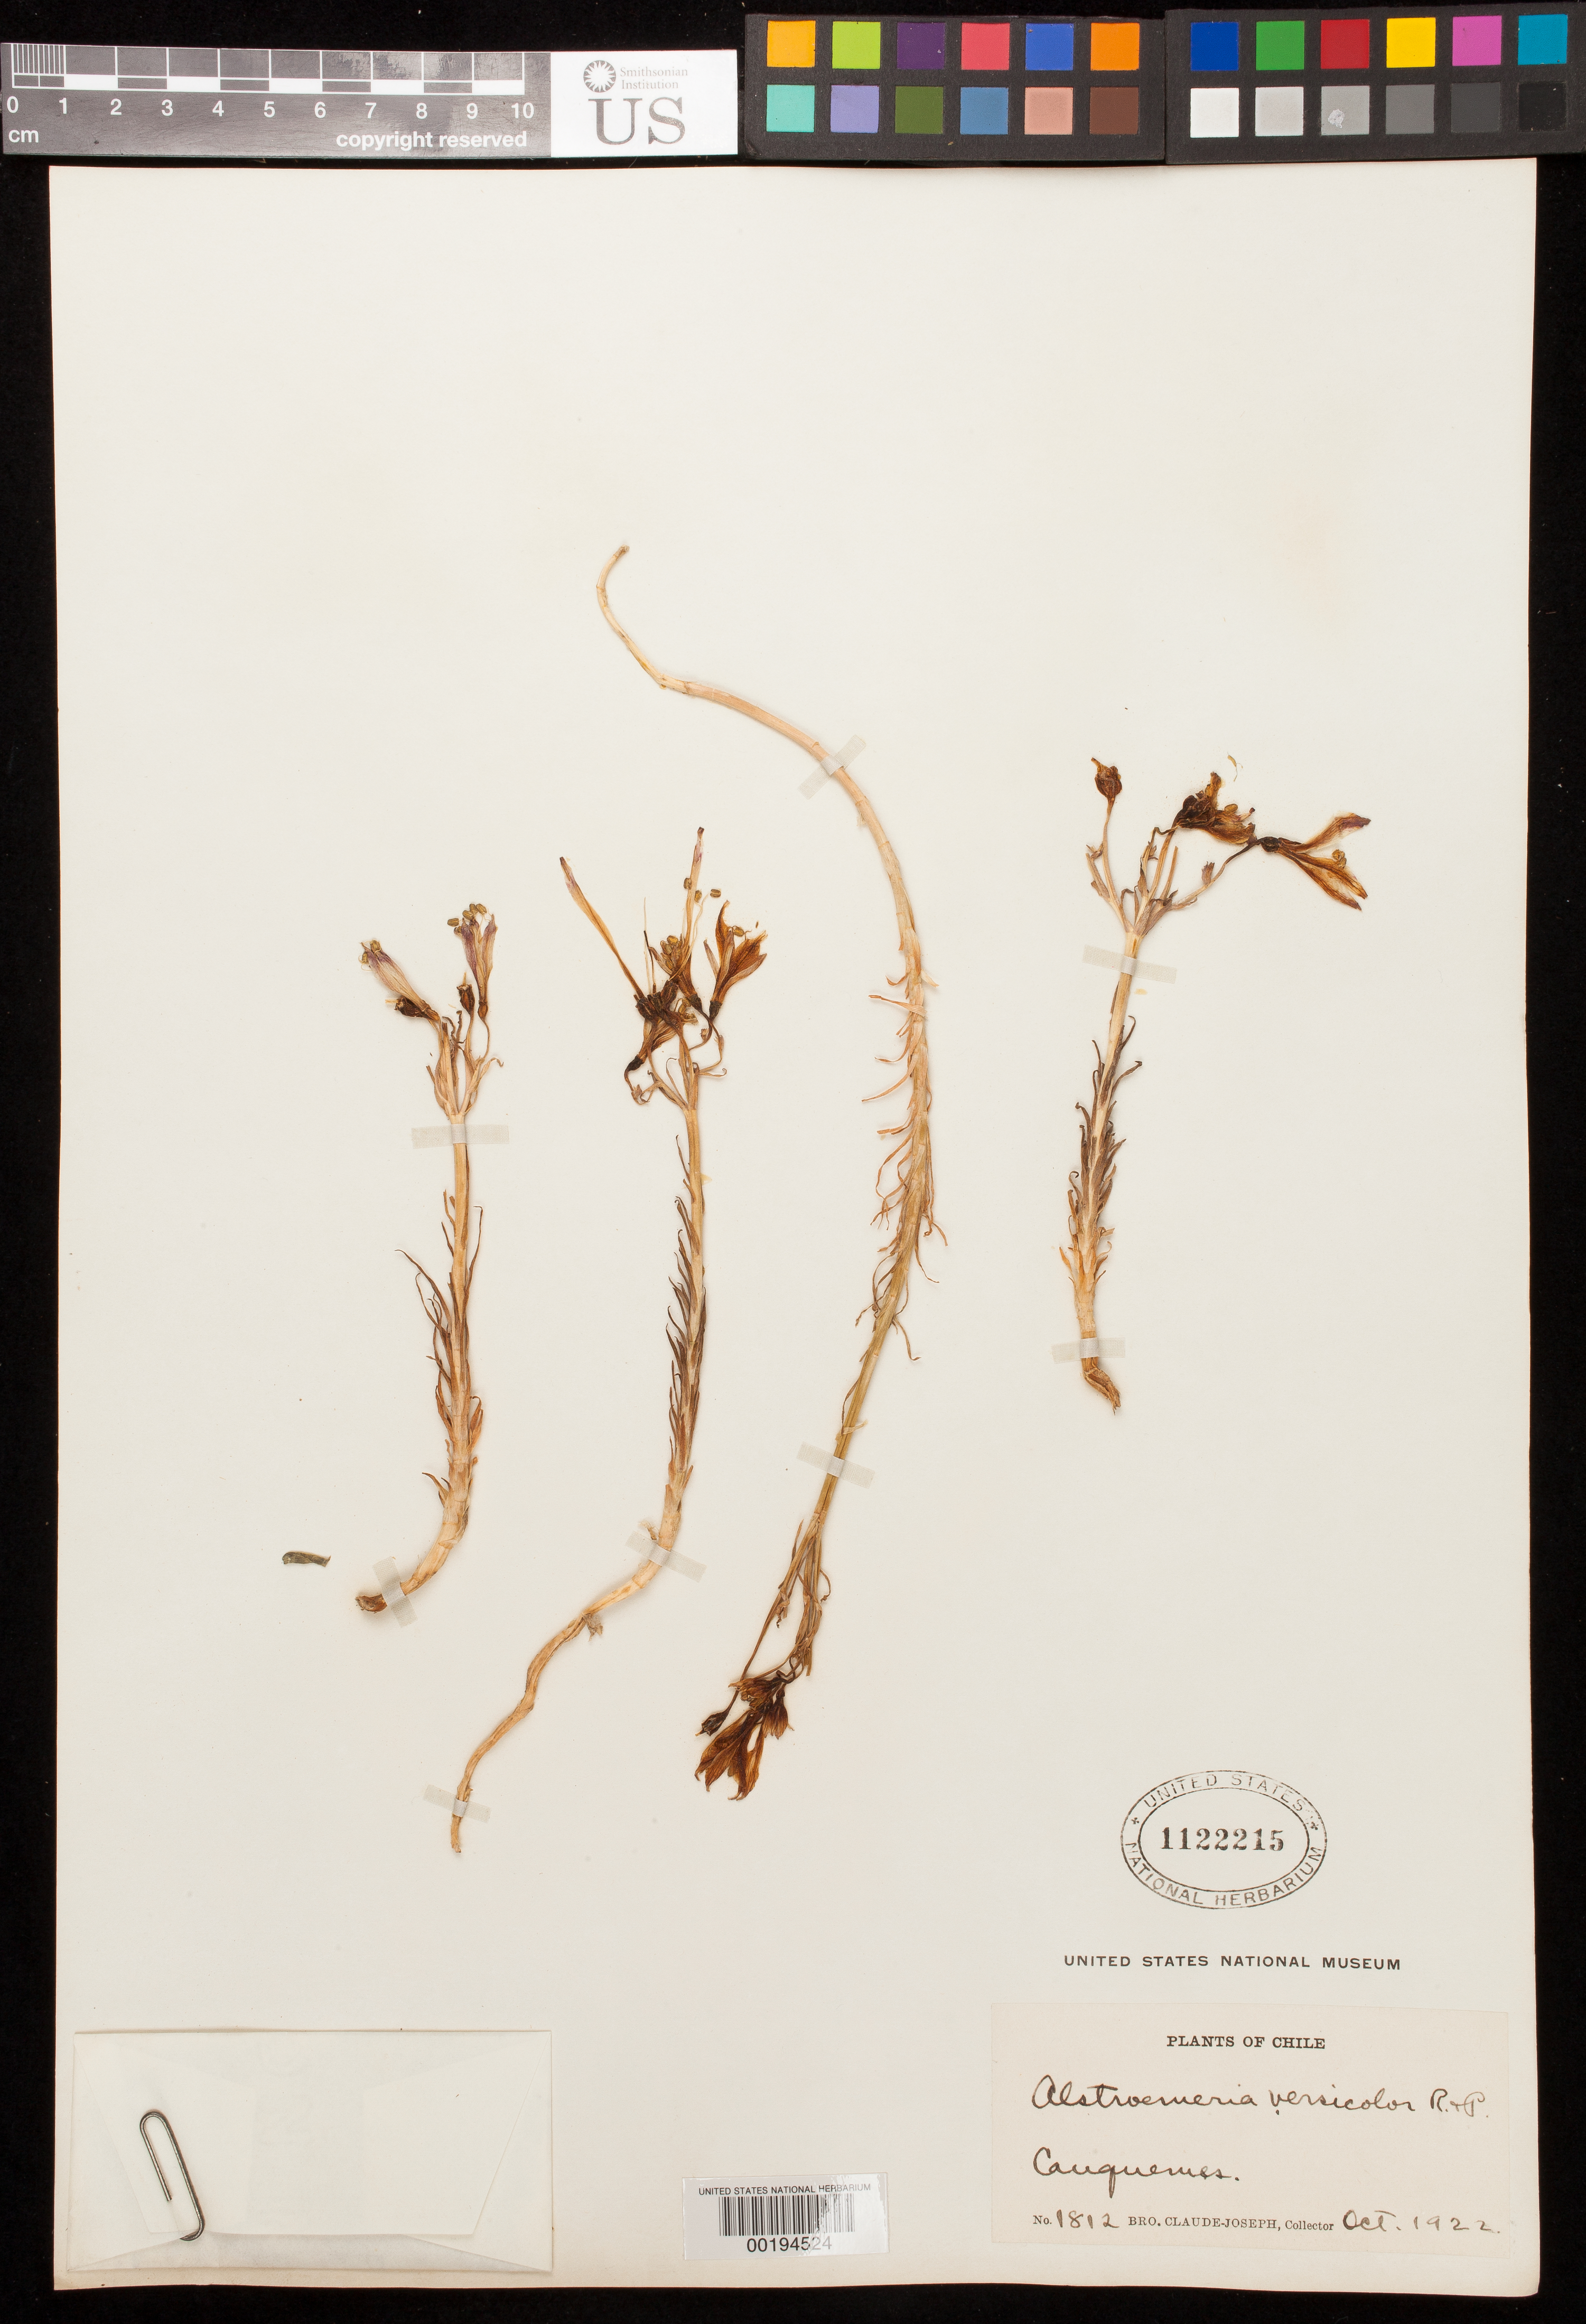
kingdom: Plantae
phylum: Tracheophyta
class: Liliopsida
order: Liliales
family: Alstroemeriaceae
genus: Alstroemeria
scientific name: Alstroemeria sp.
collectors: Bro. Claude-Joseph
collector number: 1812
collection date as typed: Oct 1922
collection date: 1922-10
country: Chile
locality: Cauqueness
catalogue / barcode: US 1122215